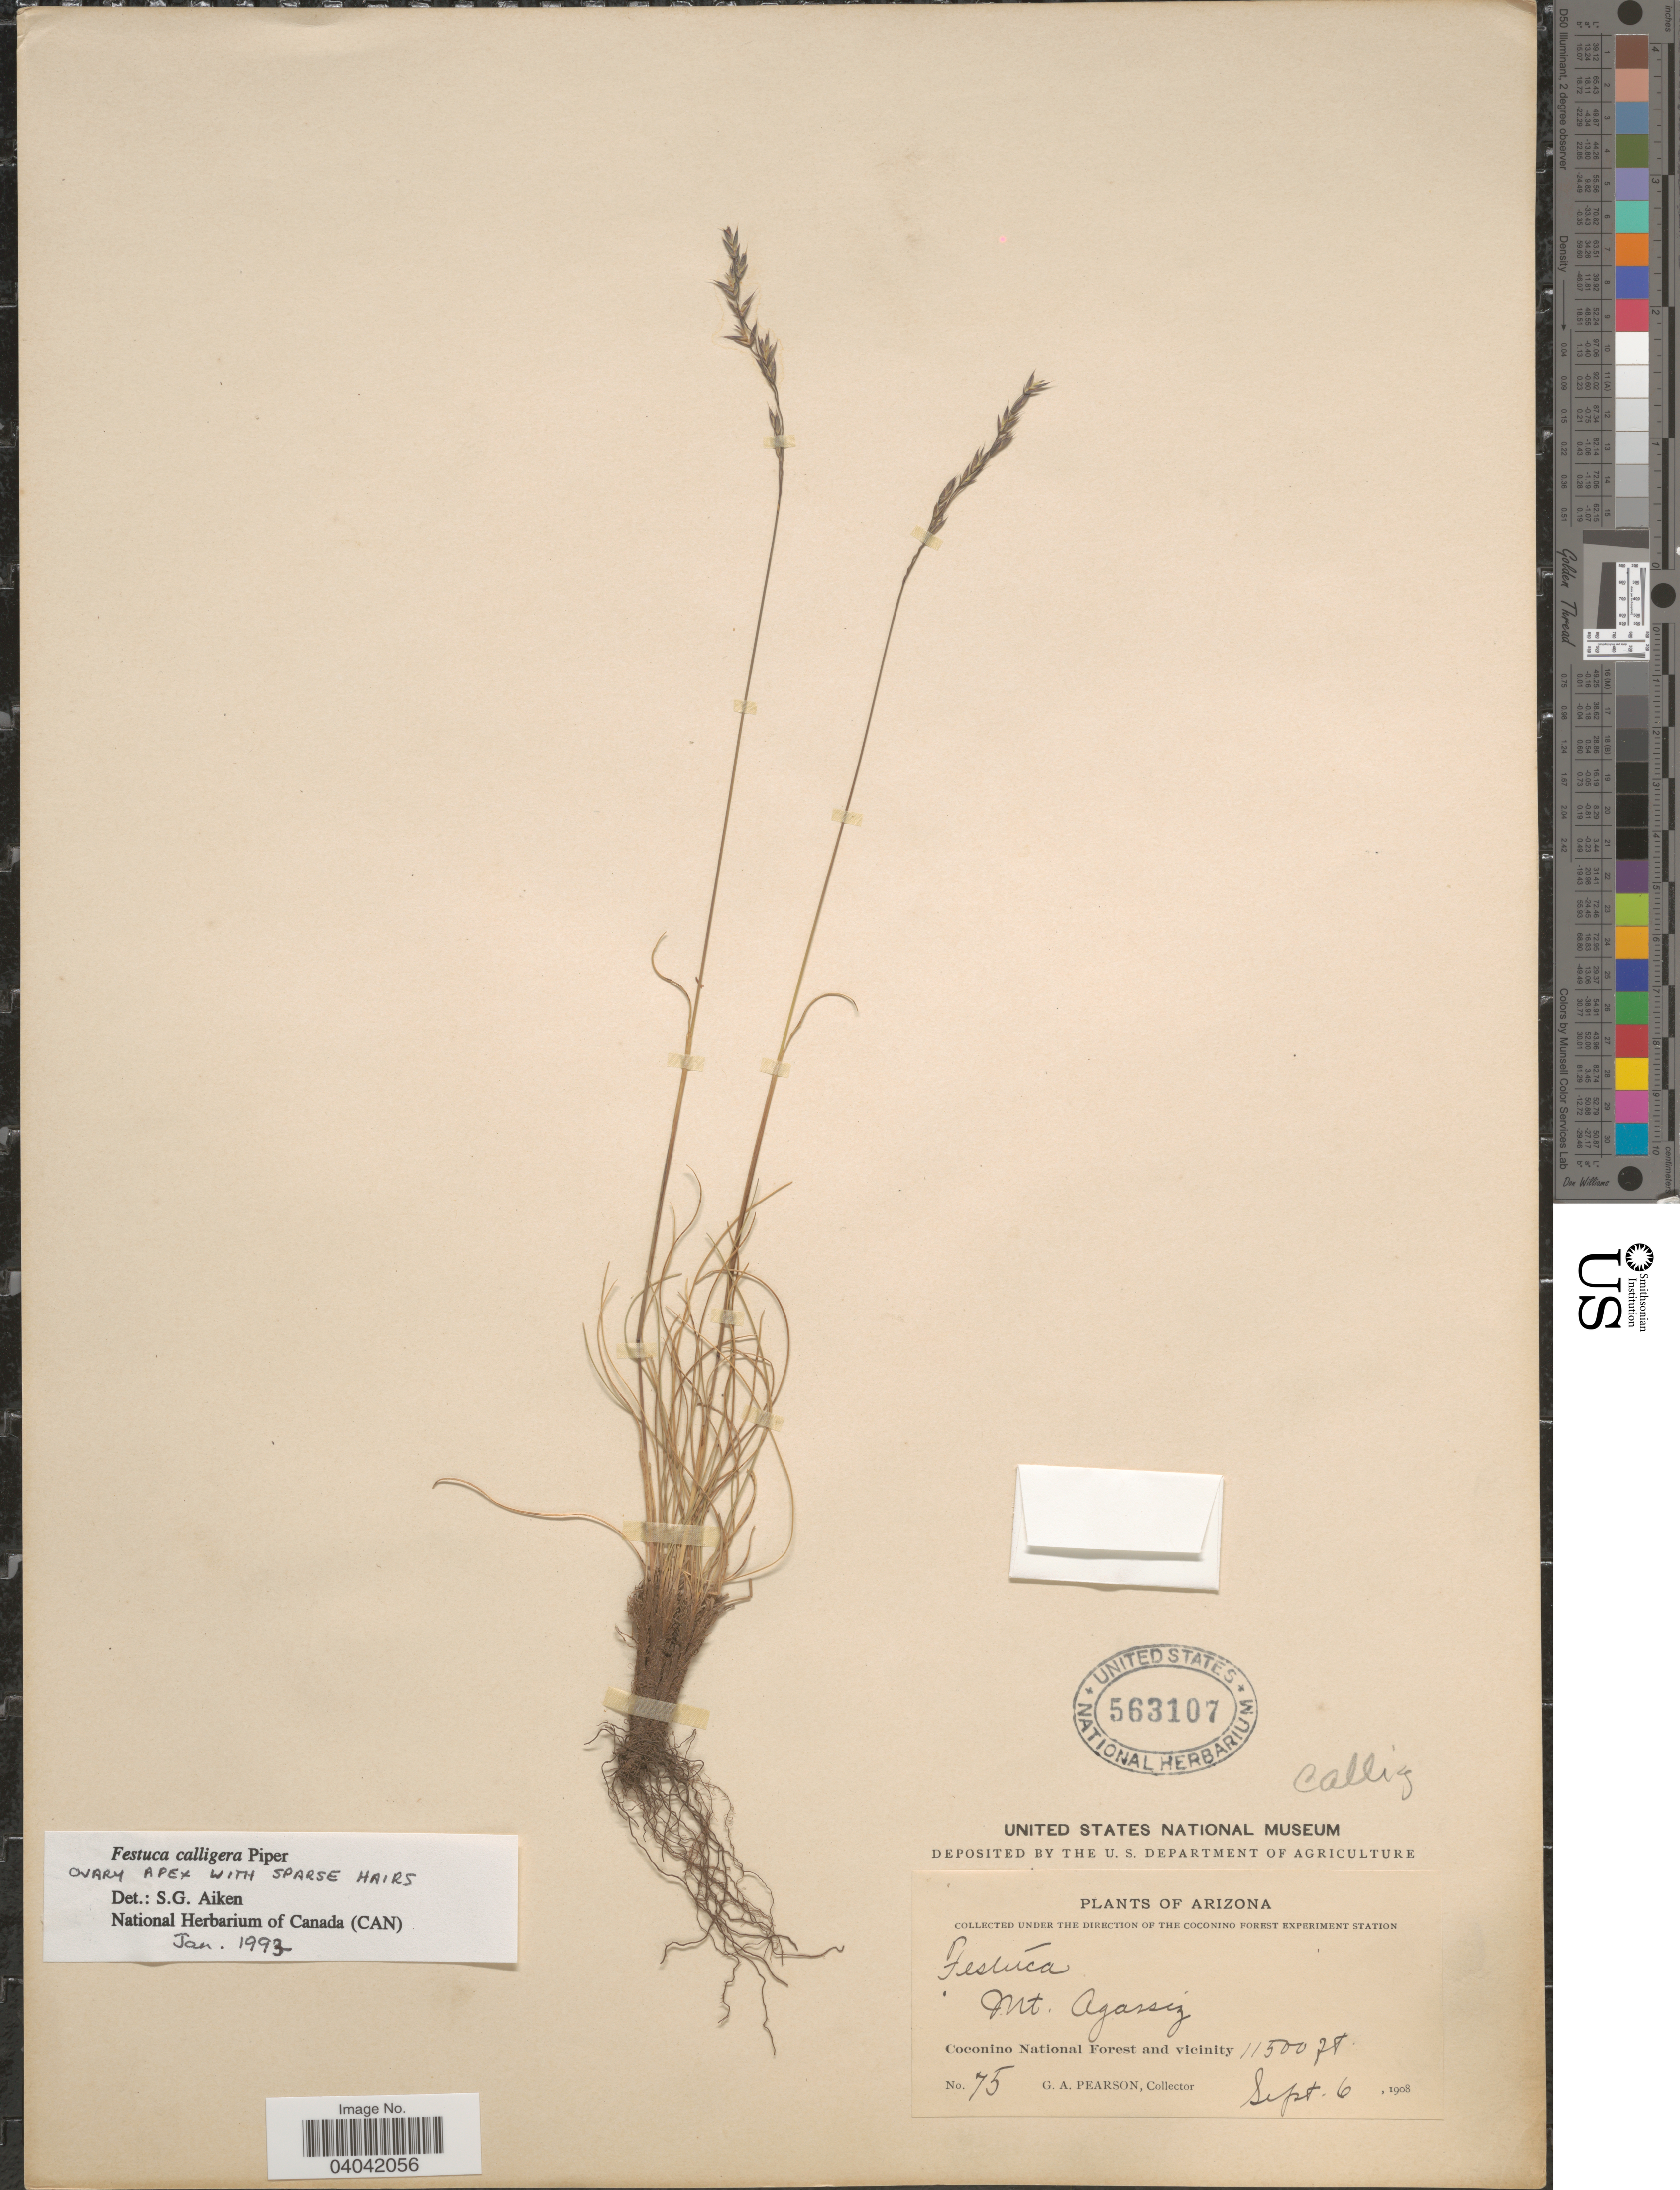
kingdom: Plantae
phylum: Tracheophyta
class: Liliopsida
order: Poales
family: Poaceae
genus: Festuca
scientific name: Festuca calligera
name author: L.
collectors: G. Pearson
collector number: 75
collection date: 1908-09-06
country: United States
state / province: Arizona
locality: Mt. Agassiz. Coconino National Forest and vicinity.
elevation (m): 3505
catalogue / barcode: US 563107